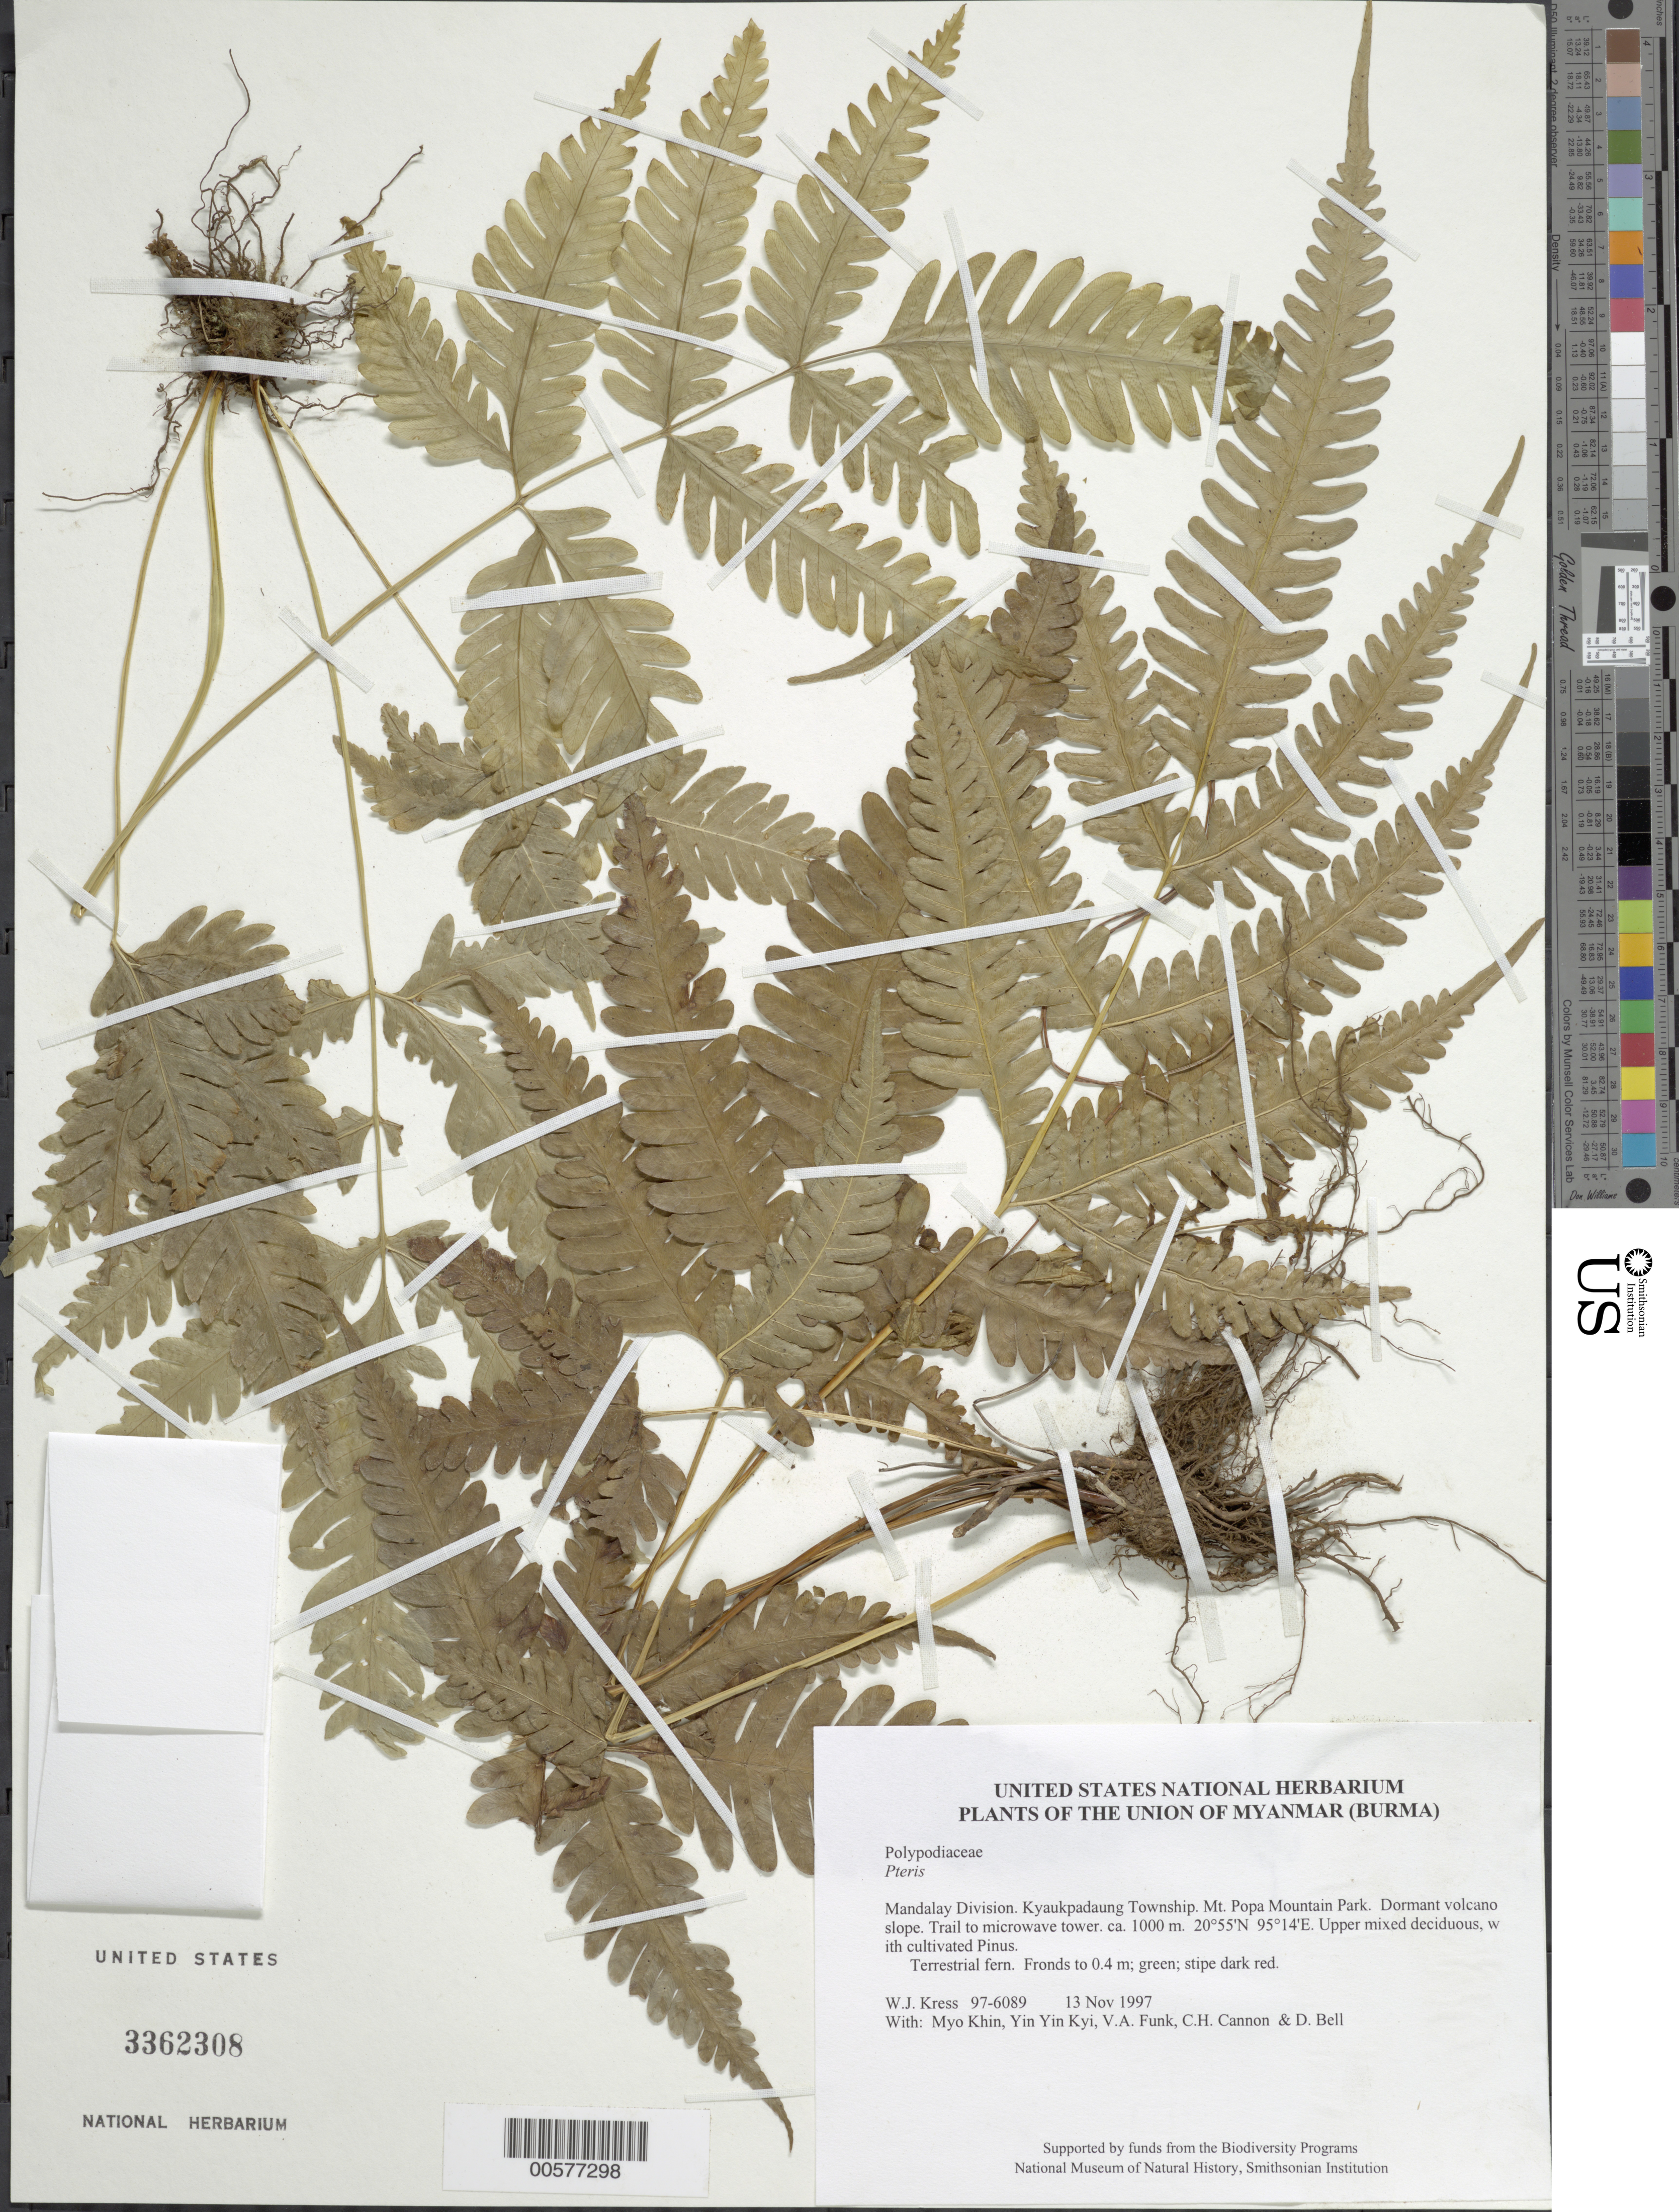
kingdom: Plantae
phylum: Tracheophyta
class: Polypodiopsida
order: Polypodiales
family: Pteridaceae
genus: Pteris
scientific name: Pteris wallichiana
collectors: W. J. Kress, Myo Khin, Yin Yin Kyi, V. Funk, C. H. Cannon & D. A. Bell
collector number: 97-6089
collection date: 1997-11-13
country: Myanmar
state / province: Mandalay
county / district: Kyaukpadaung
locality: Mt. Popa Mountain Park. Dormant volcano slope. Trail to microwave tower.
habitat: Upper mixed deciduous, w ith cultivated Pinus.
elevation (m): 1000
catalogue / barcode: US 3362308